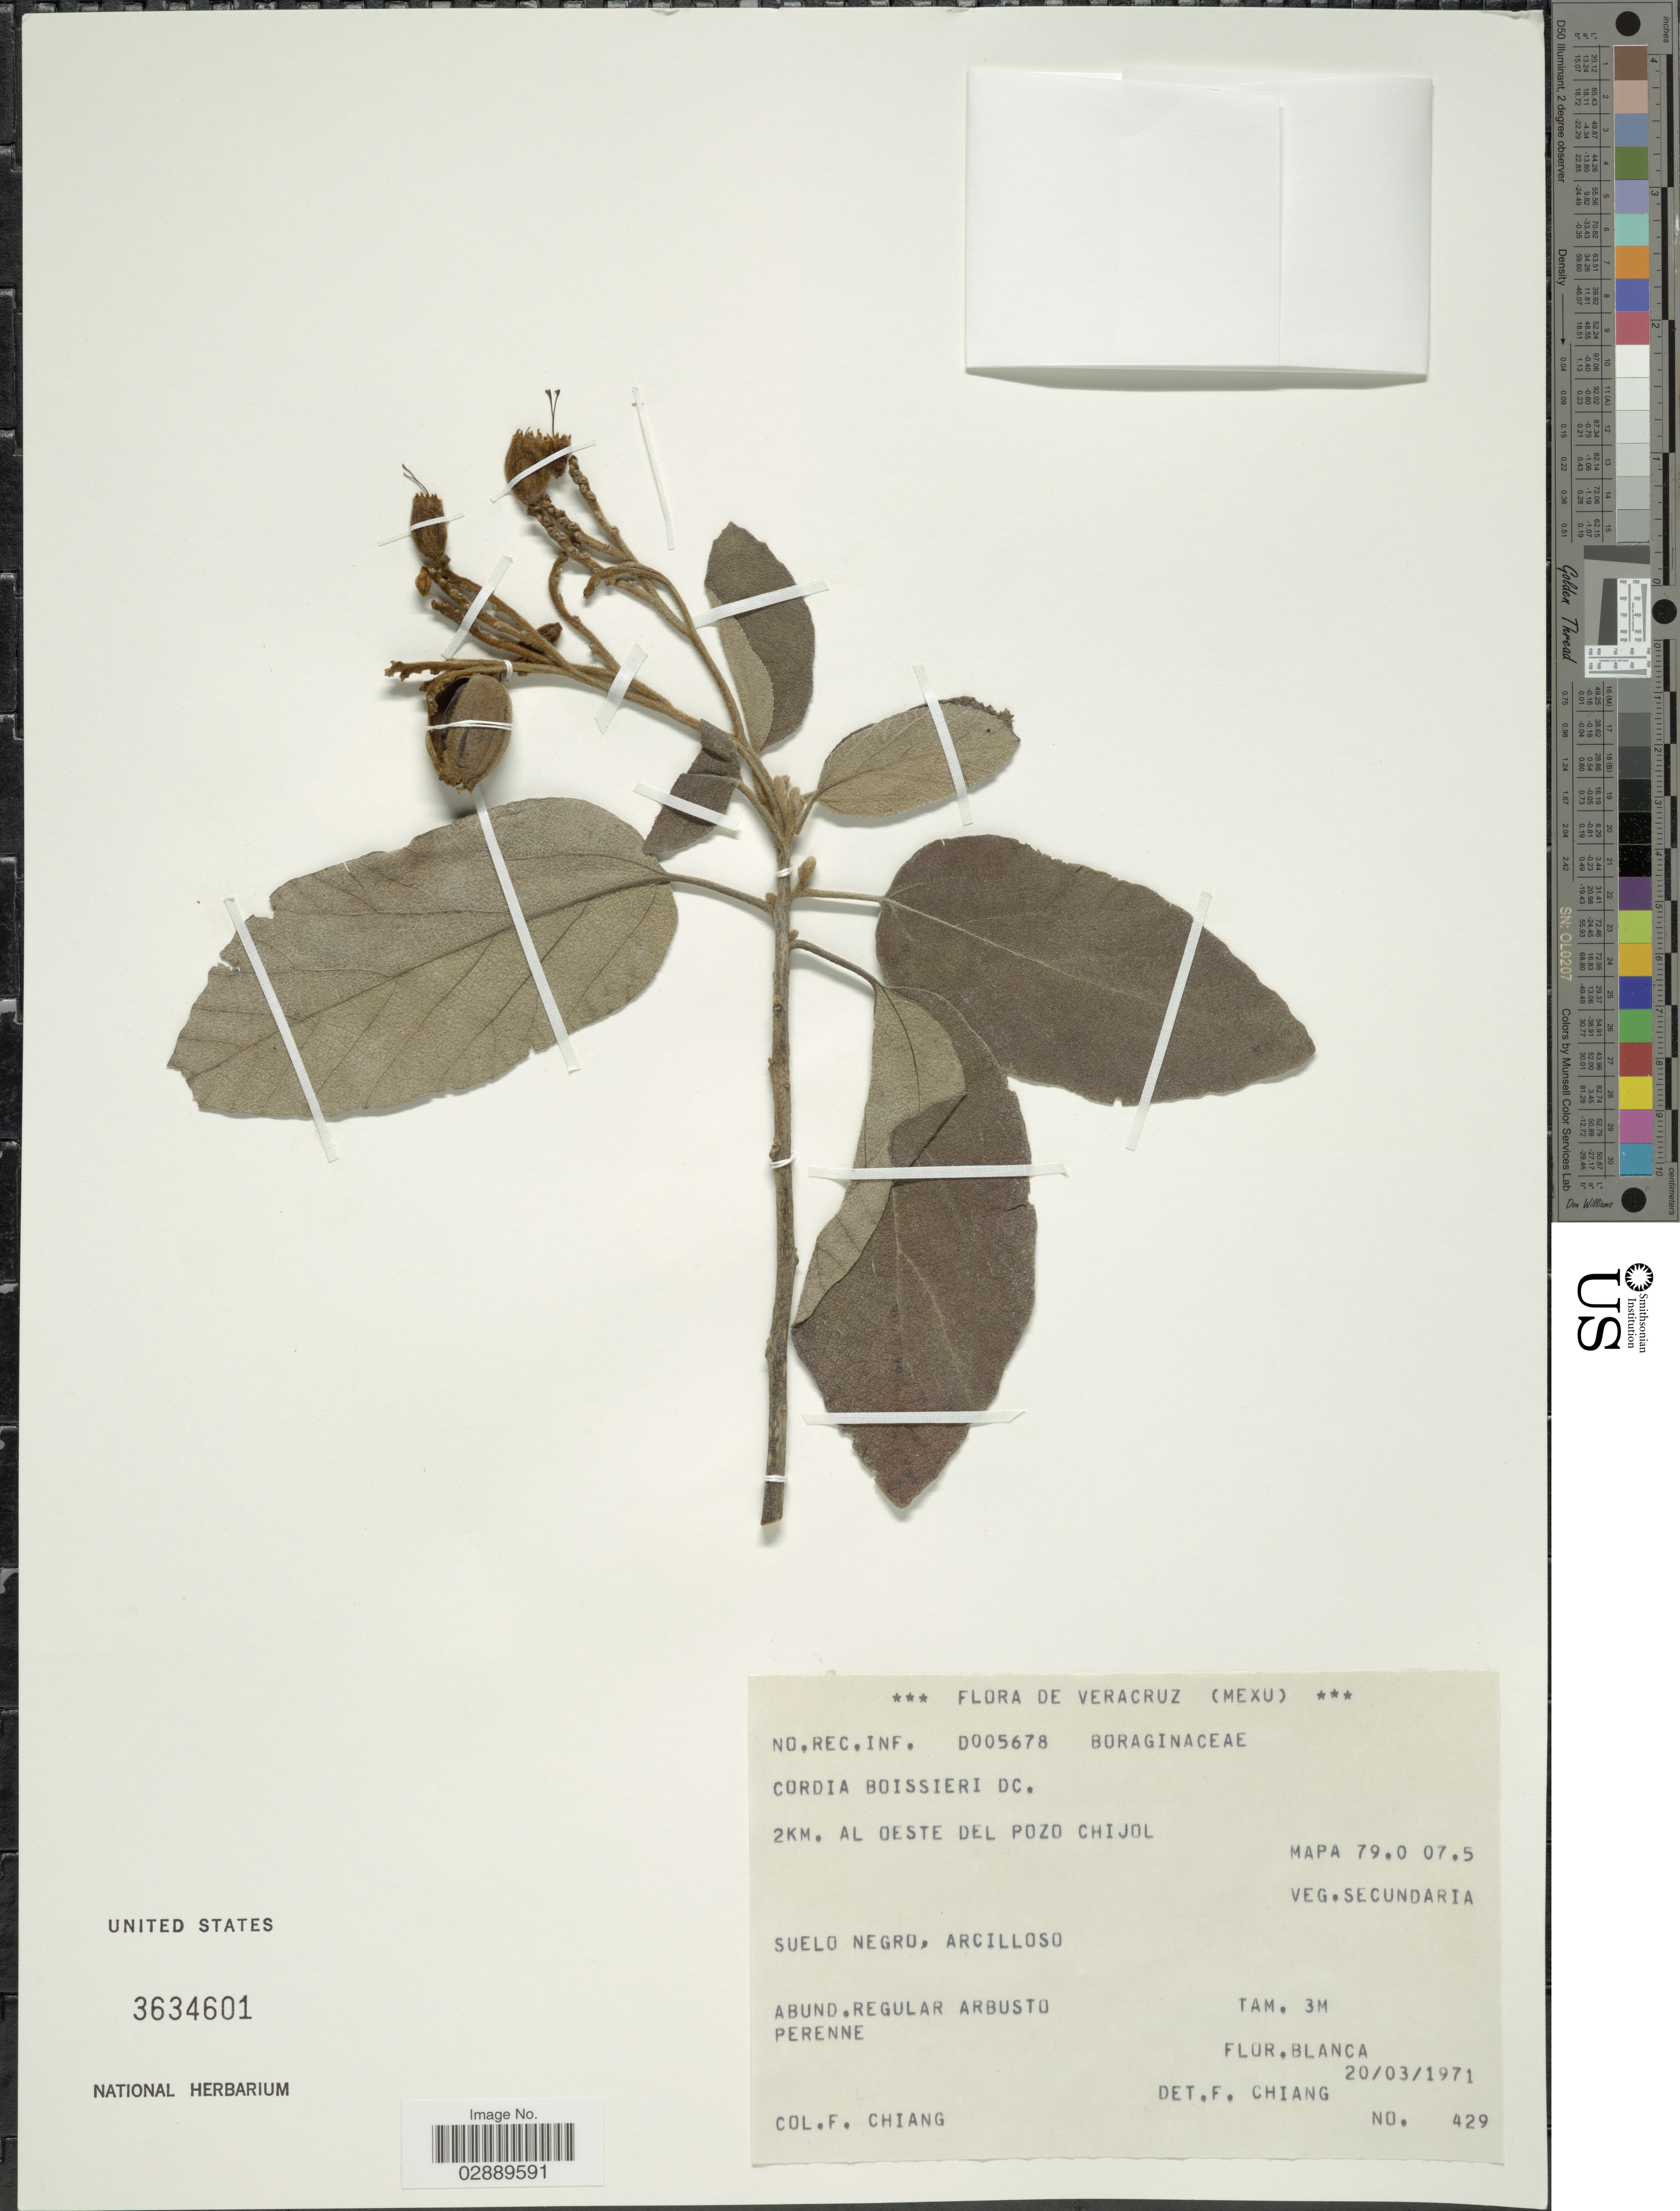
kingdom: Plantae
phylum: Tracheophyta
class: Magnoliopsida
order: Boraginales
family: Cordiaceae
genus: Cordia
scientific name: Cordia boissieri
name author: A. DC.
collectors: F. Chiang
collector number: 429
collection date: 1971-03-20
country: Mexico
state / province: Veracruz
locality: Veracruz. 2Km. al oeste del Pozo Chijol. Mapa 79.0 07.5. Suelo Negro, Arcilloso.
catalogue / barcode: US 3634601